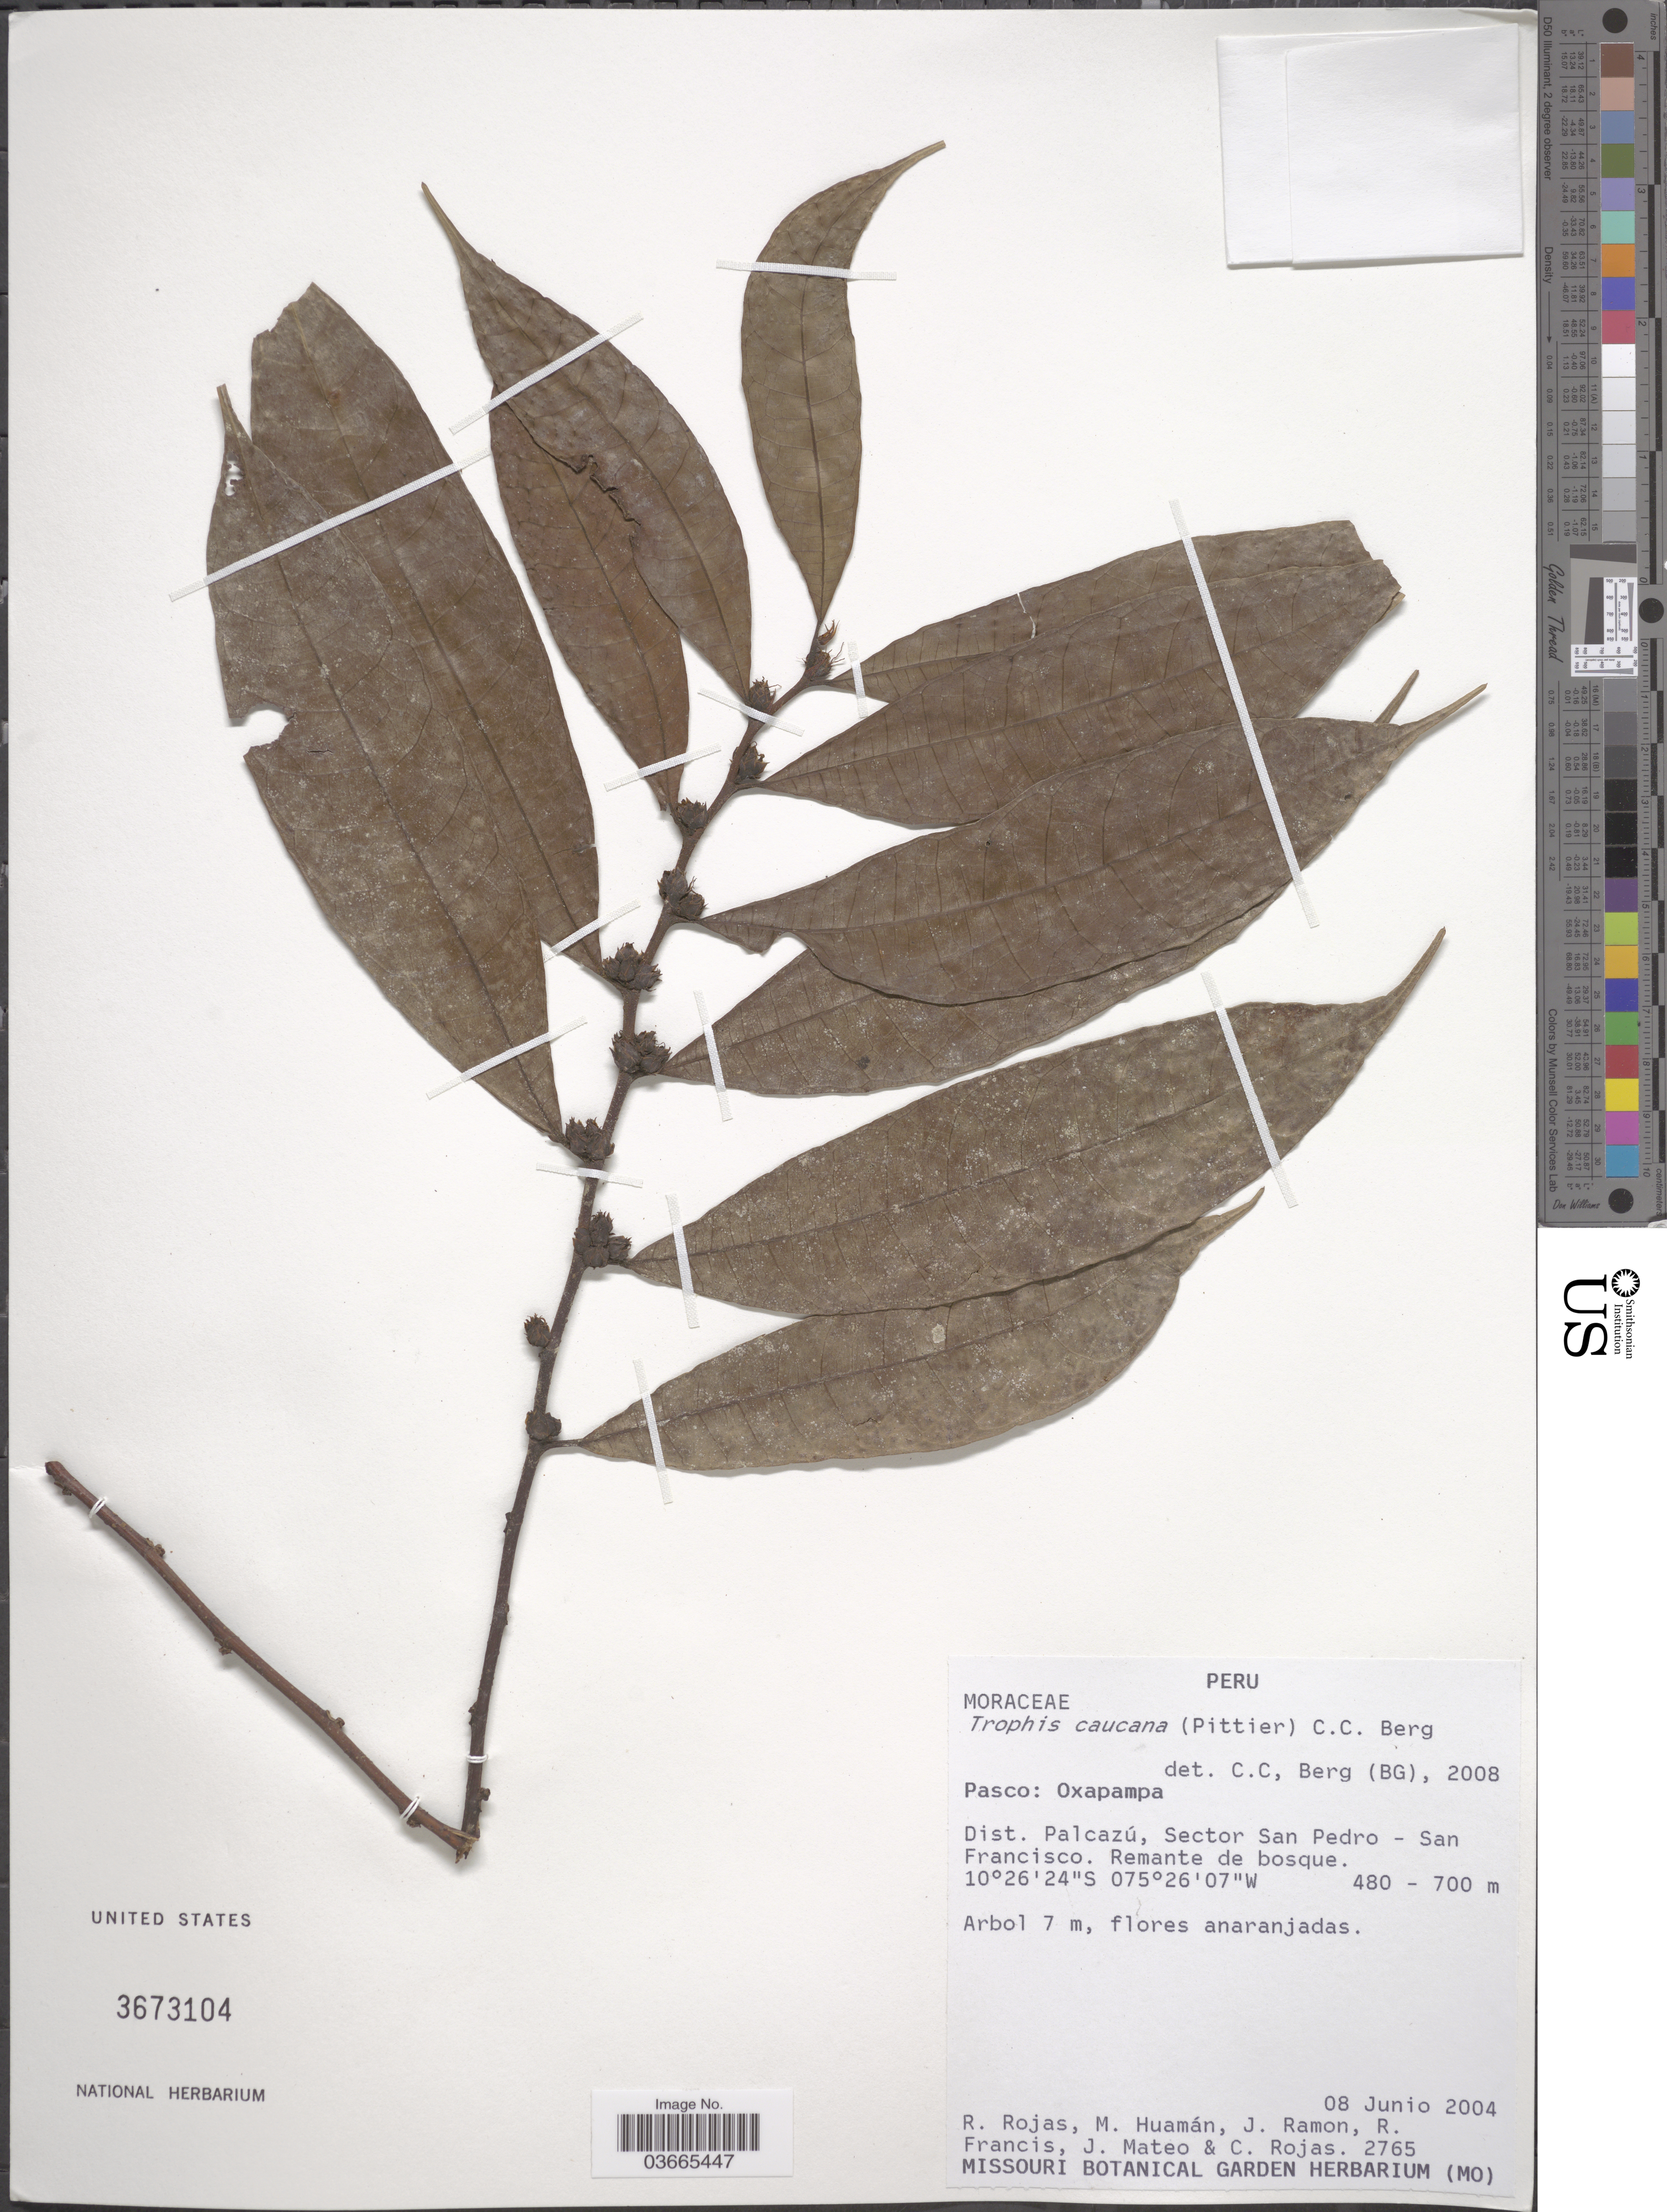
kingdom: Plantae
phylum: Tracheophyta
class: Magnoliopsida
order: Rosales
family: Moraceae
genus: Olmedia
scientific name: Olmedia aspera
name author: Ruiz & Pav.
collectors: R. Rojas, M. Huamán, J. Ramon, R. Francis & et al.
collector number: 2765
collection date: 2004-06-08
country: Peru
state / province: Pasco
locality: Oxapampa. Dist. Palcazú, Sector San Pedro - San Francisco.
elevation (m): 480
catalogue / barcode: US 3673104